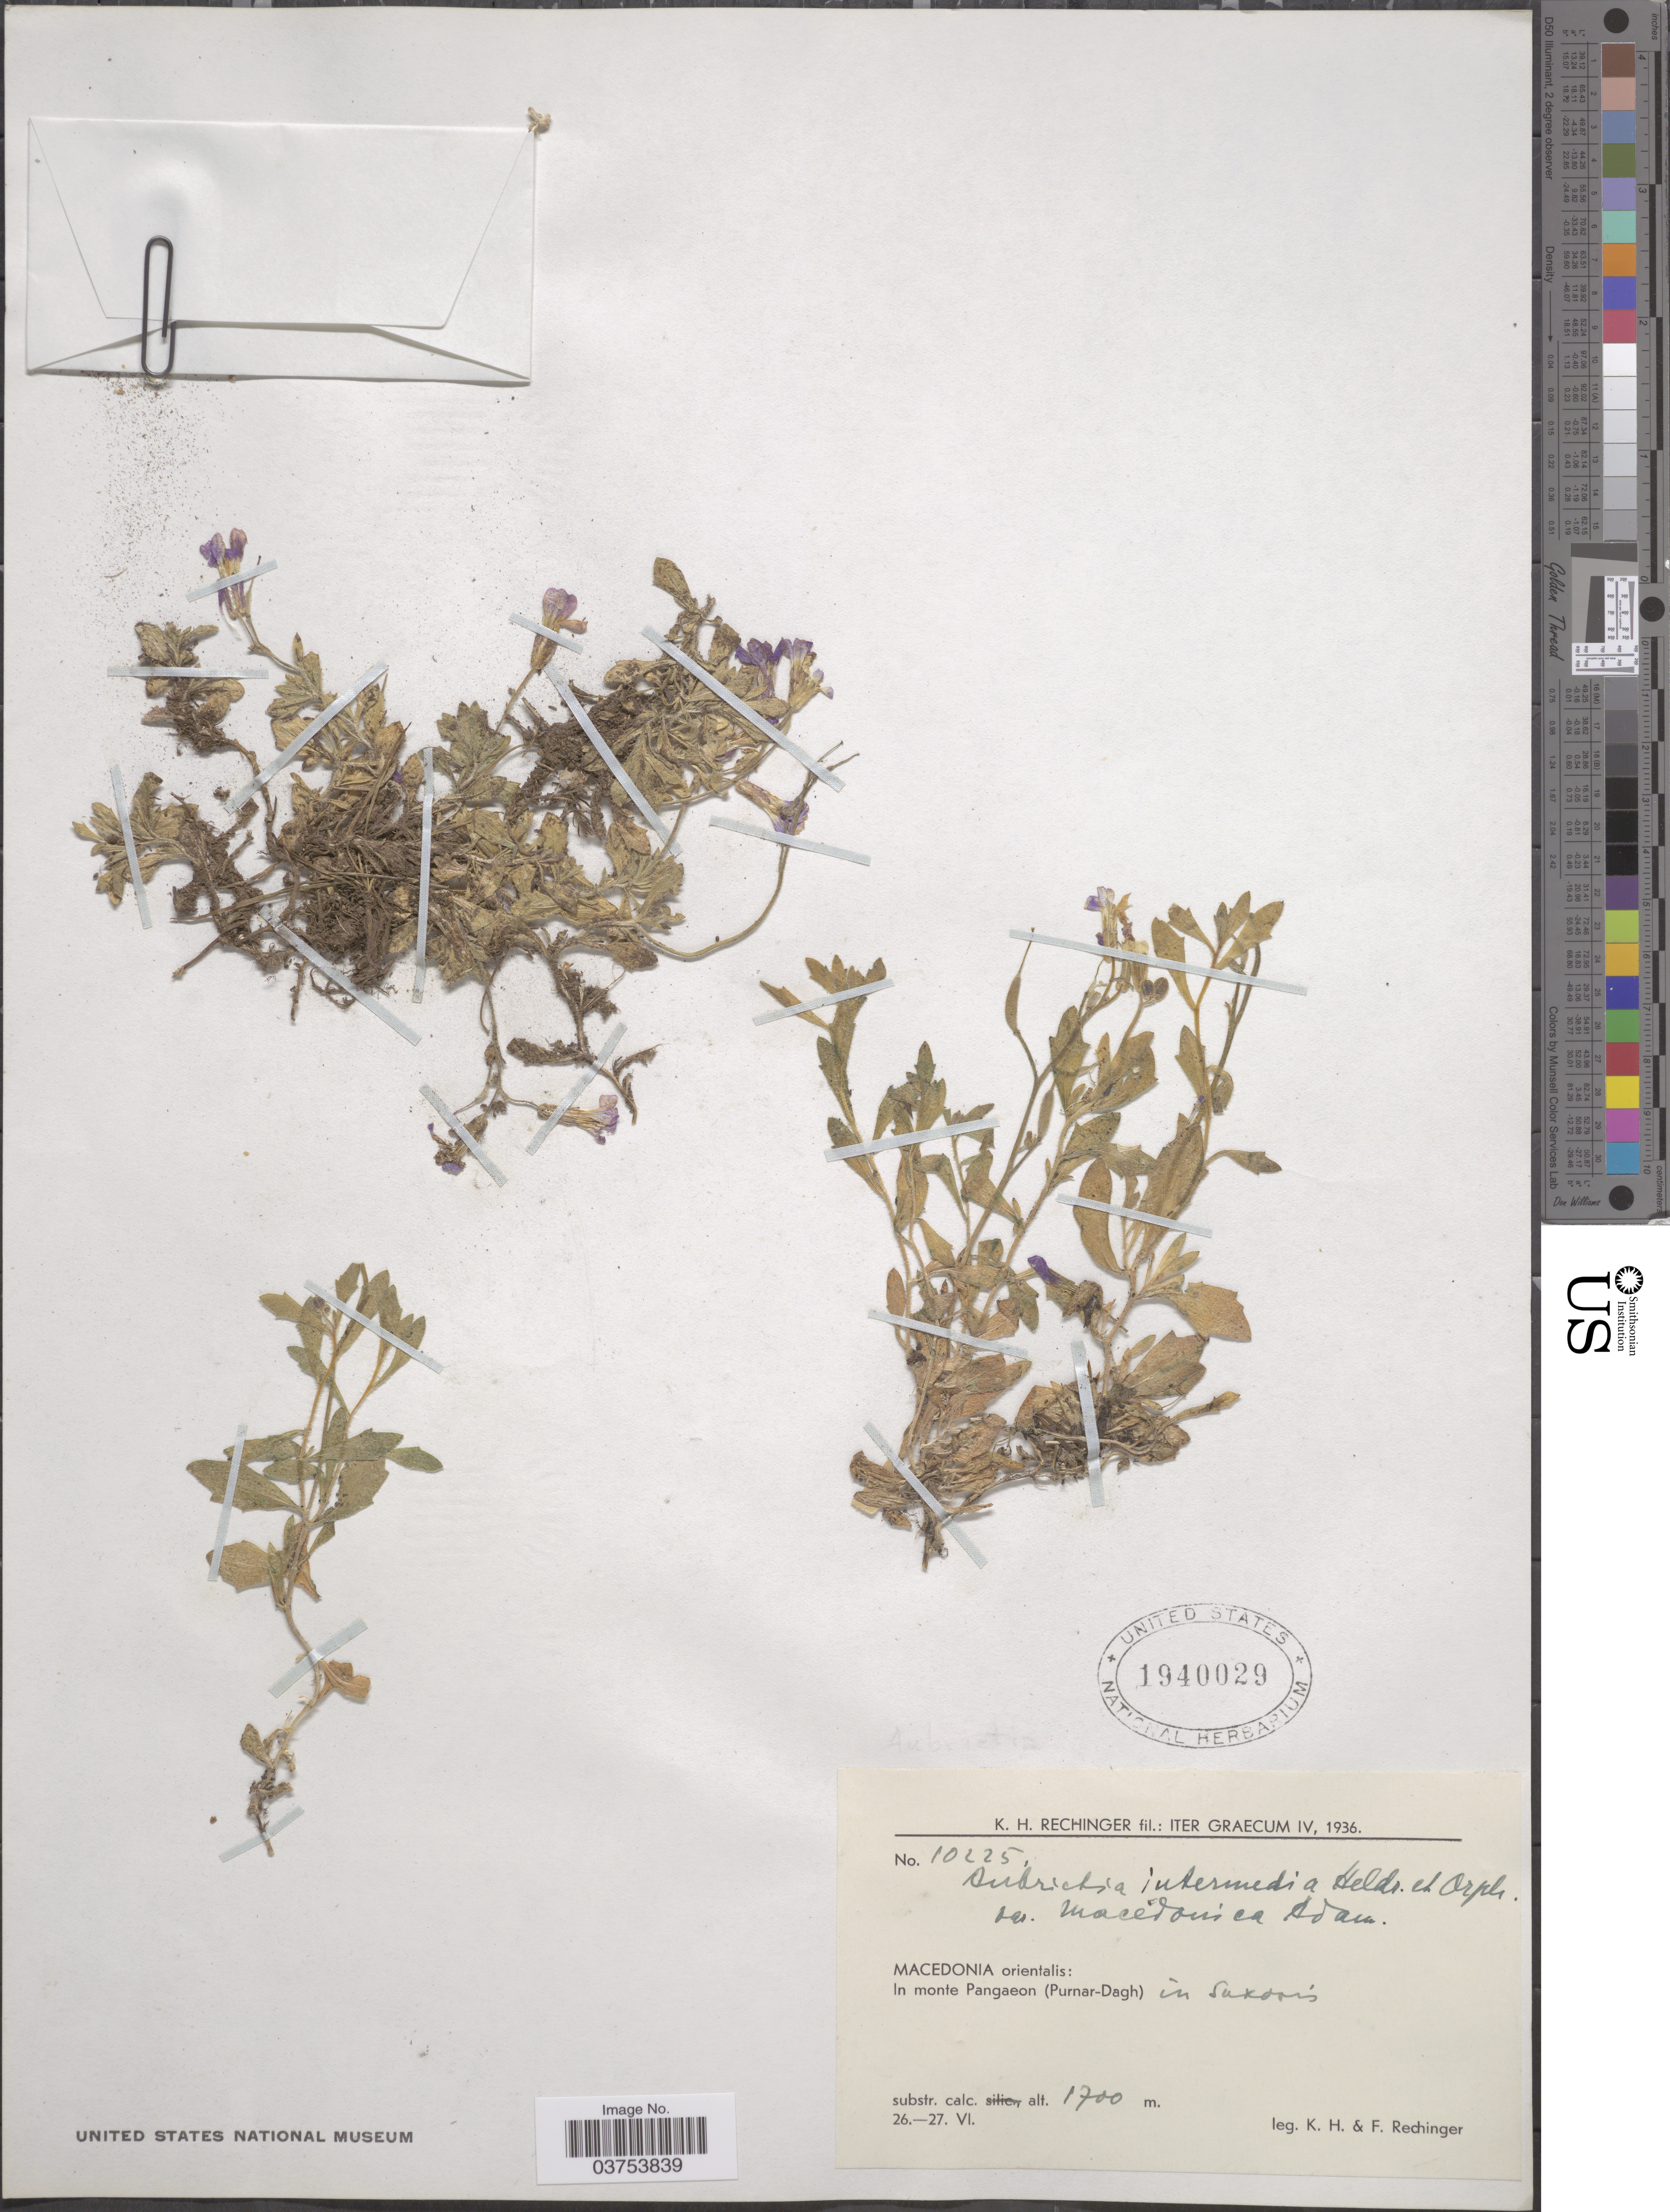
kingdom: Plantae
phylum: Tracheophyta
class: Magnoliopsida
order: Brassicales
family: Brassicaceae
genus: Aubrieta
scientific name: Aubrieta intermedia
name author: Heldr. & Orph. ex Boiss.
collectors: K. H. Rechinger & F. Rechinger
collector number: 10225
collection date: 1936-06-26/1936-06-27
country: Greece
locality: Iter Graecum. Macedonia orientalis: In monte Pangaeon (Purnar-Dagh) in saxosis.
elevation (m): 1700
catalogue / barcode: US 1940029